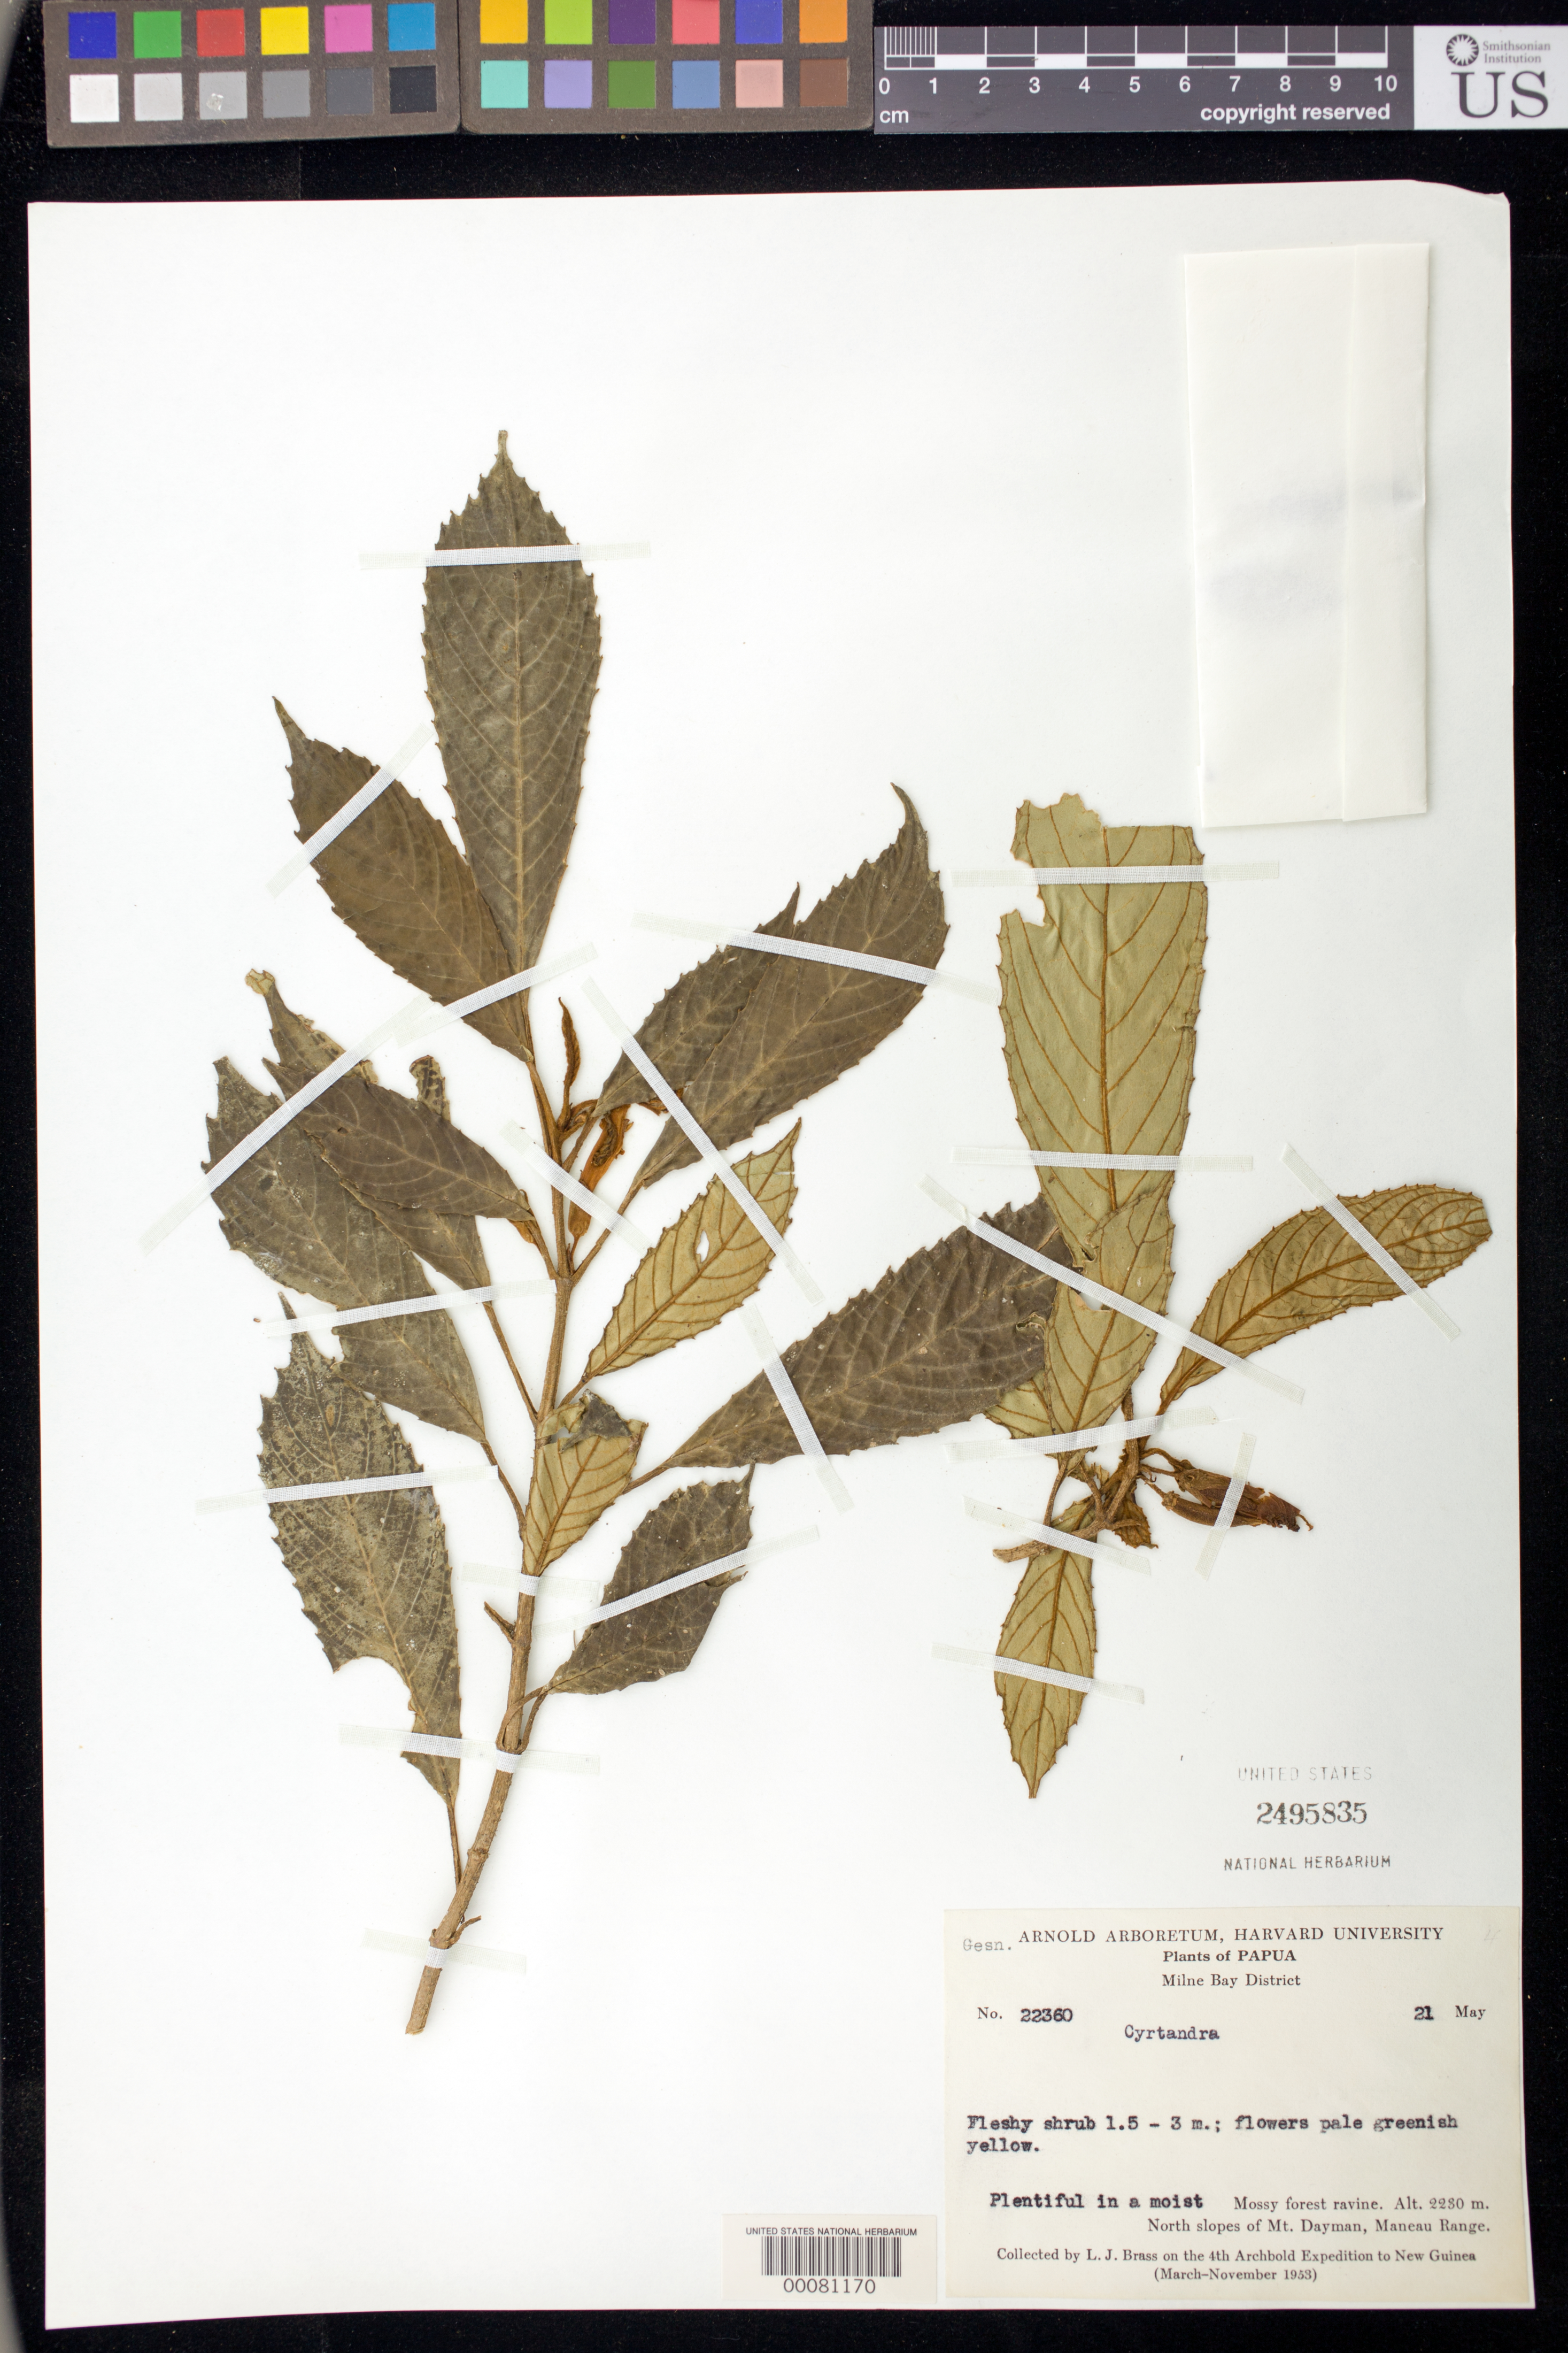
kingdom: Plantae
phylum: Tracheophyta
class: Magnoliopsida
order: Lamiales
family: Gesneriaceae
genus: Cyrtandra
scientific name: Cyrtandra sp.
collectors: L. J. Brass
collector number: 22360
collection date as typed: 21 May 1953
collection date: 1953-05-21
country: Papua New Guinea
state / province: Milne Bay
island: New Guinea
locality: Milne bay district, north slopes of mt dayman, maneau range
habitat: Plentiful in a moist mossy forest ravine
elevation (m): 2230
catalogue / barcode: US 2495835